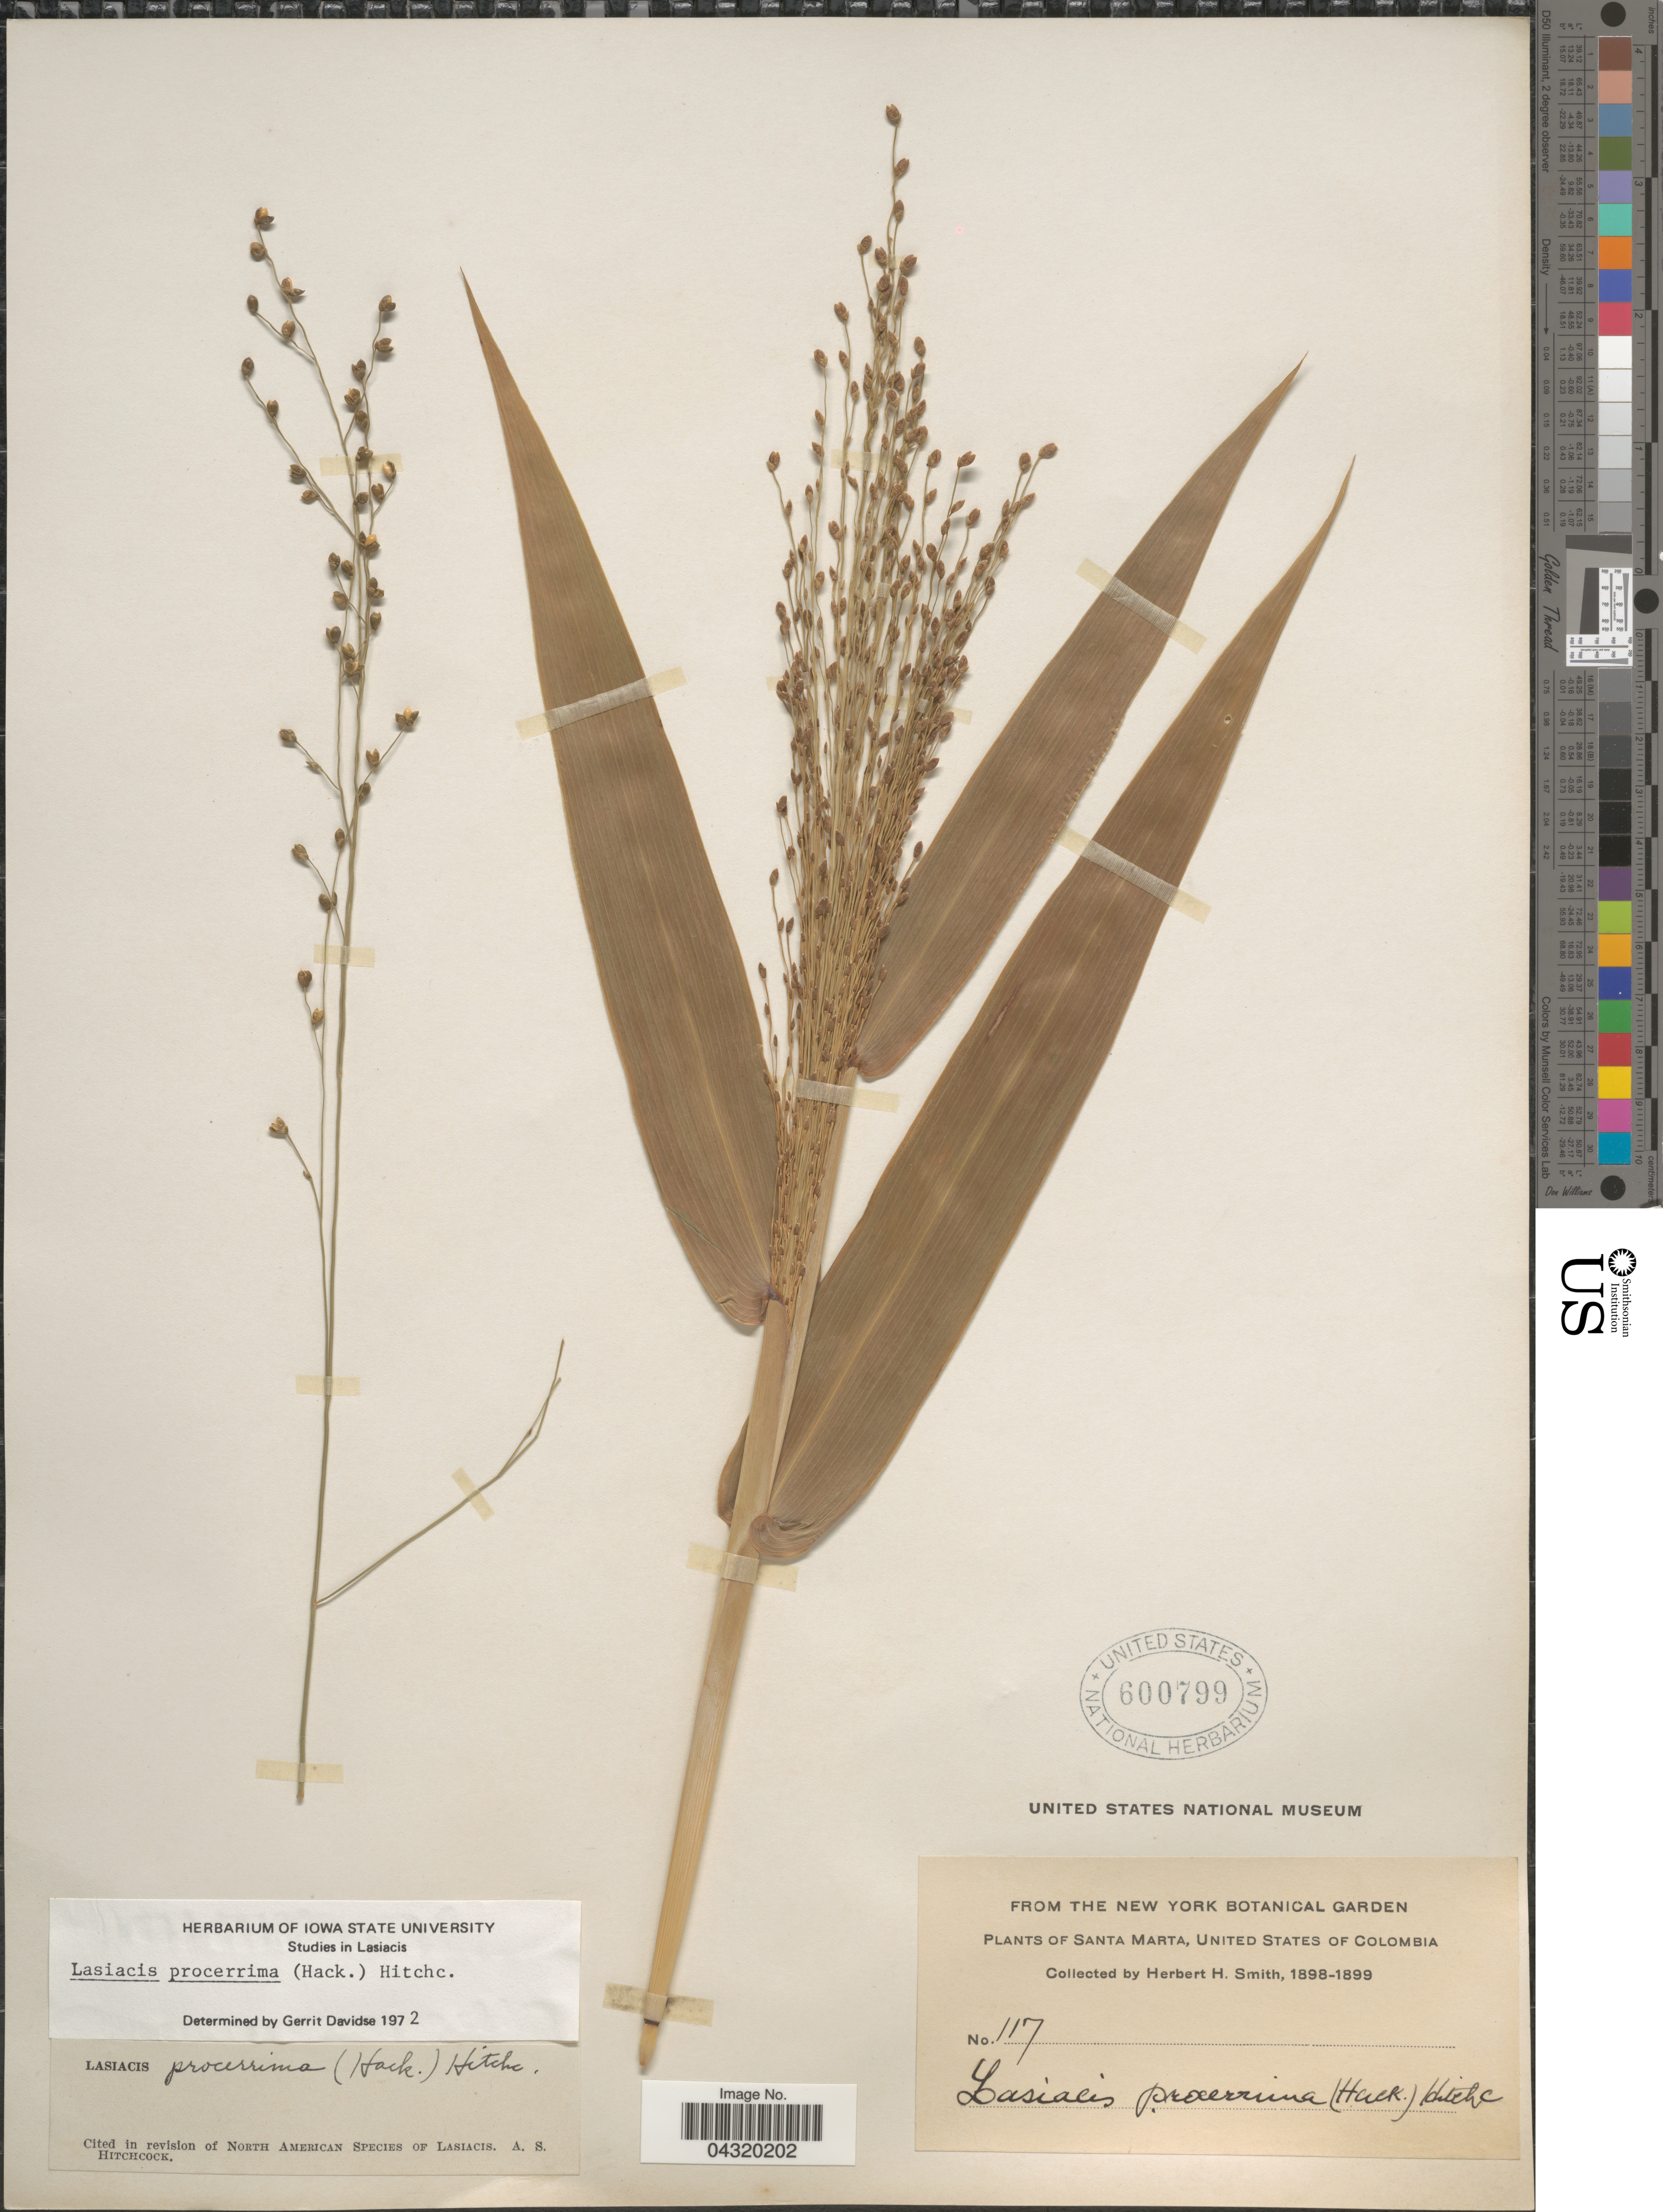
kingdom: Plantae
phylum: Tracheophyta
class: Liliopsida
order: Poales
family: Poaceae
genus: Lasiacis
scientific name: Lasiacis procerrima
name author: (Hack.) Hitchc.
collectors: Herbert H. Smith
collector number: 117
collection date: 1898/1899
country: Colombia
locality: Santa Marta, United States of Colombia.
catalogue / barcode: US 600799